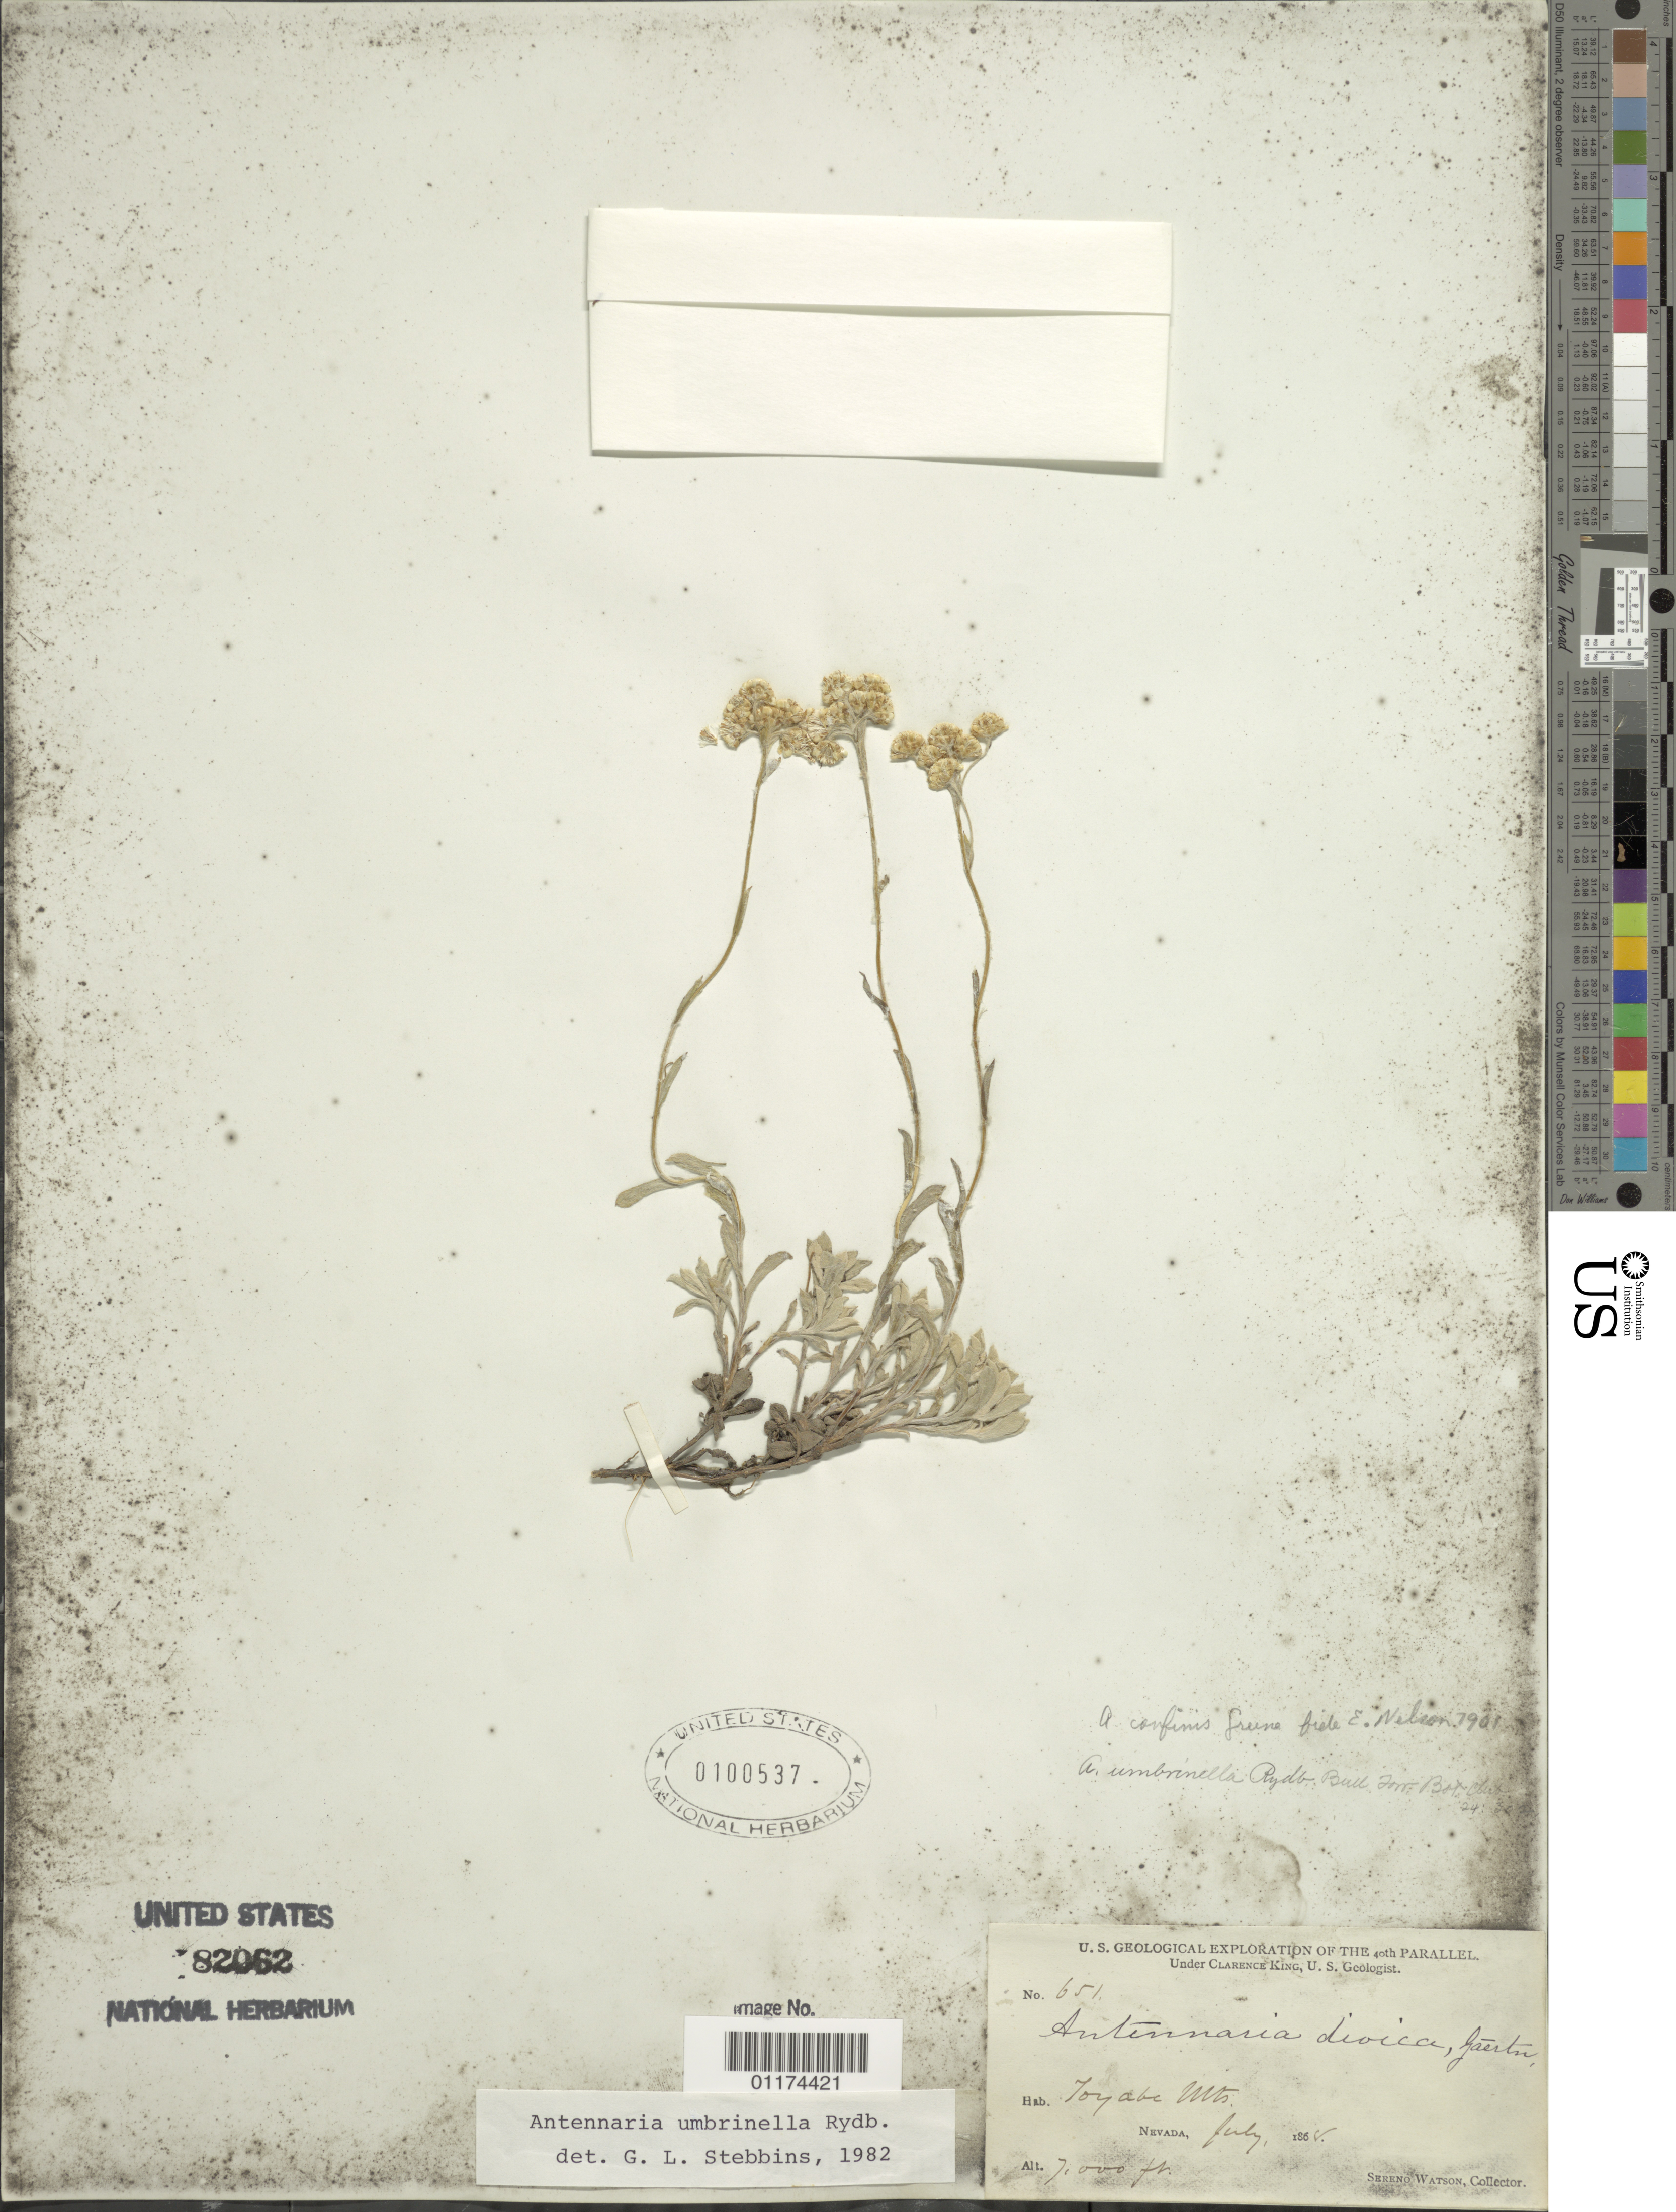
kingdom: Plantae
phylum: Tracheophyta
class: Magnoliopsida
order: Asterales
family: Asteraceae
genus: Antennaria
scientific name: Antennaria umbrinella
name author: Rydb.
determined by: Stebbins, G. L.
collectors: S. Watson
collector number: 651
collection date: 1868-07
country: United States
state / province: Nevada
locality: Toyabe Mts.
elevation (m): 2134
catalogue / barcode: US 100537